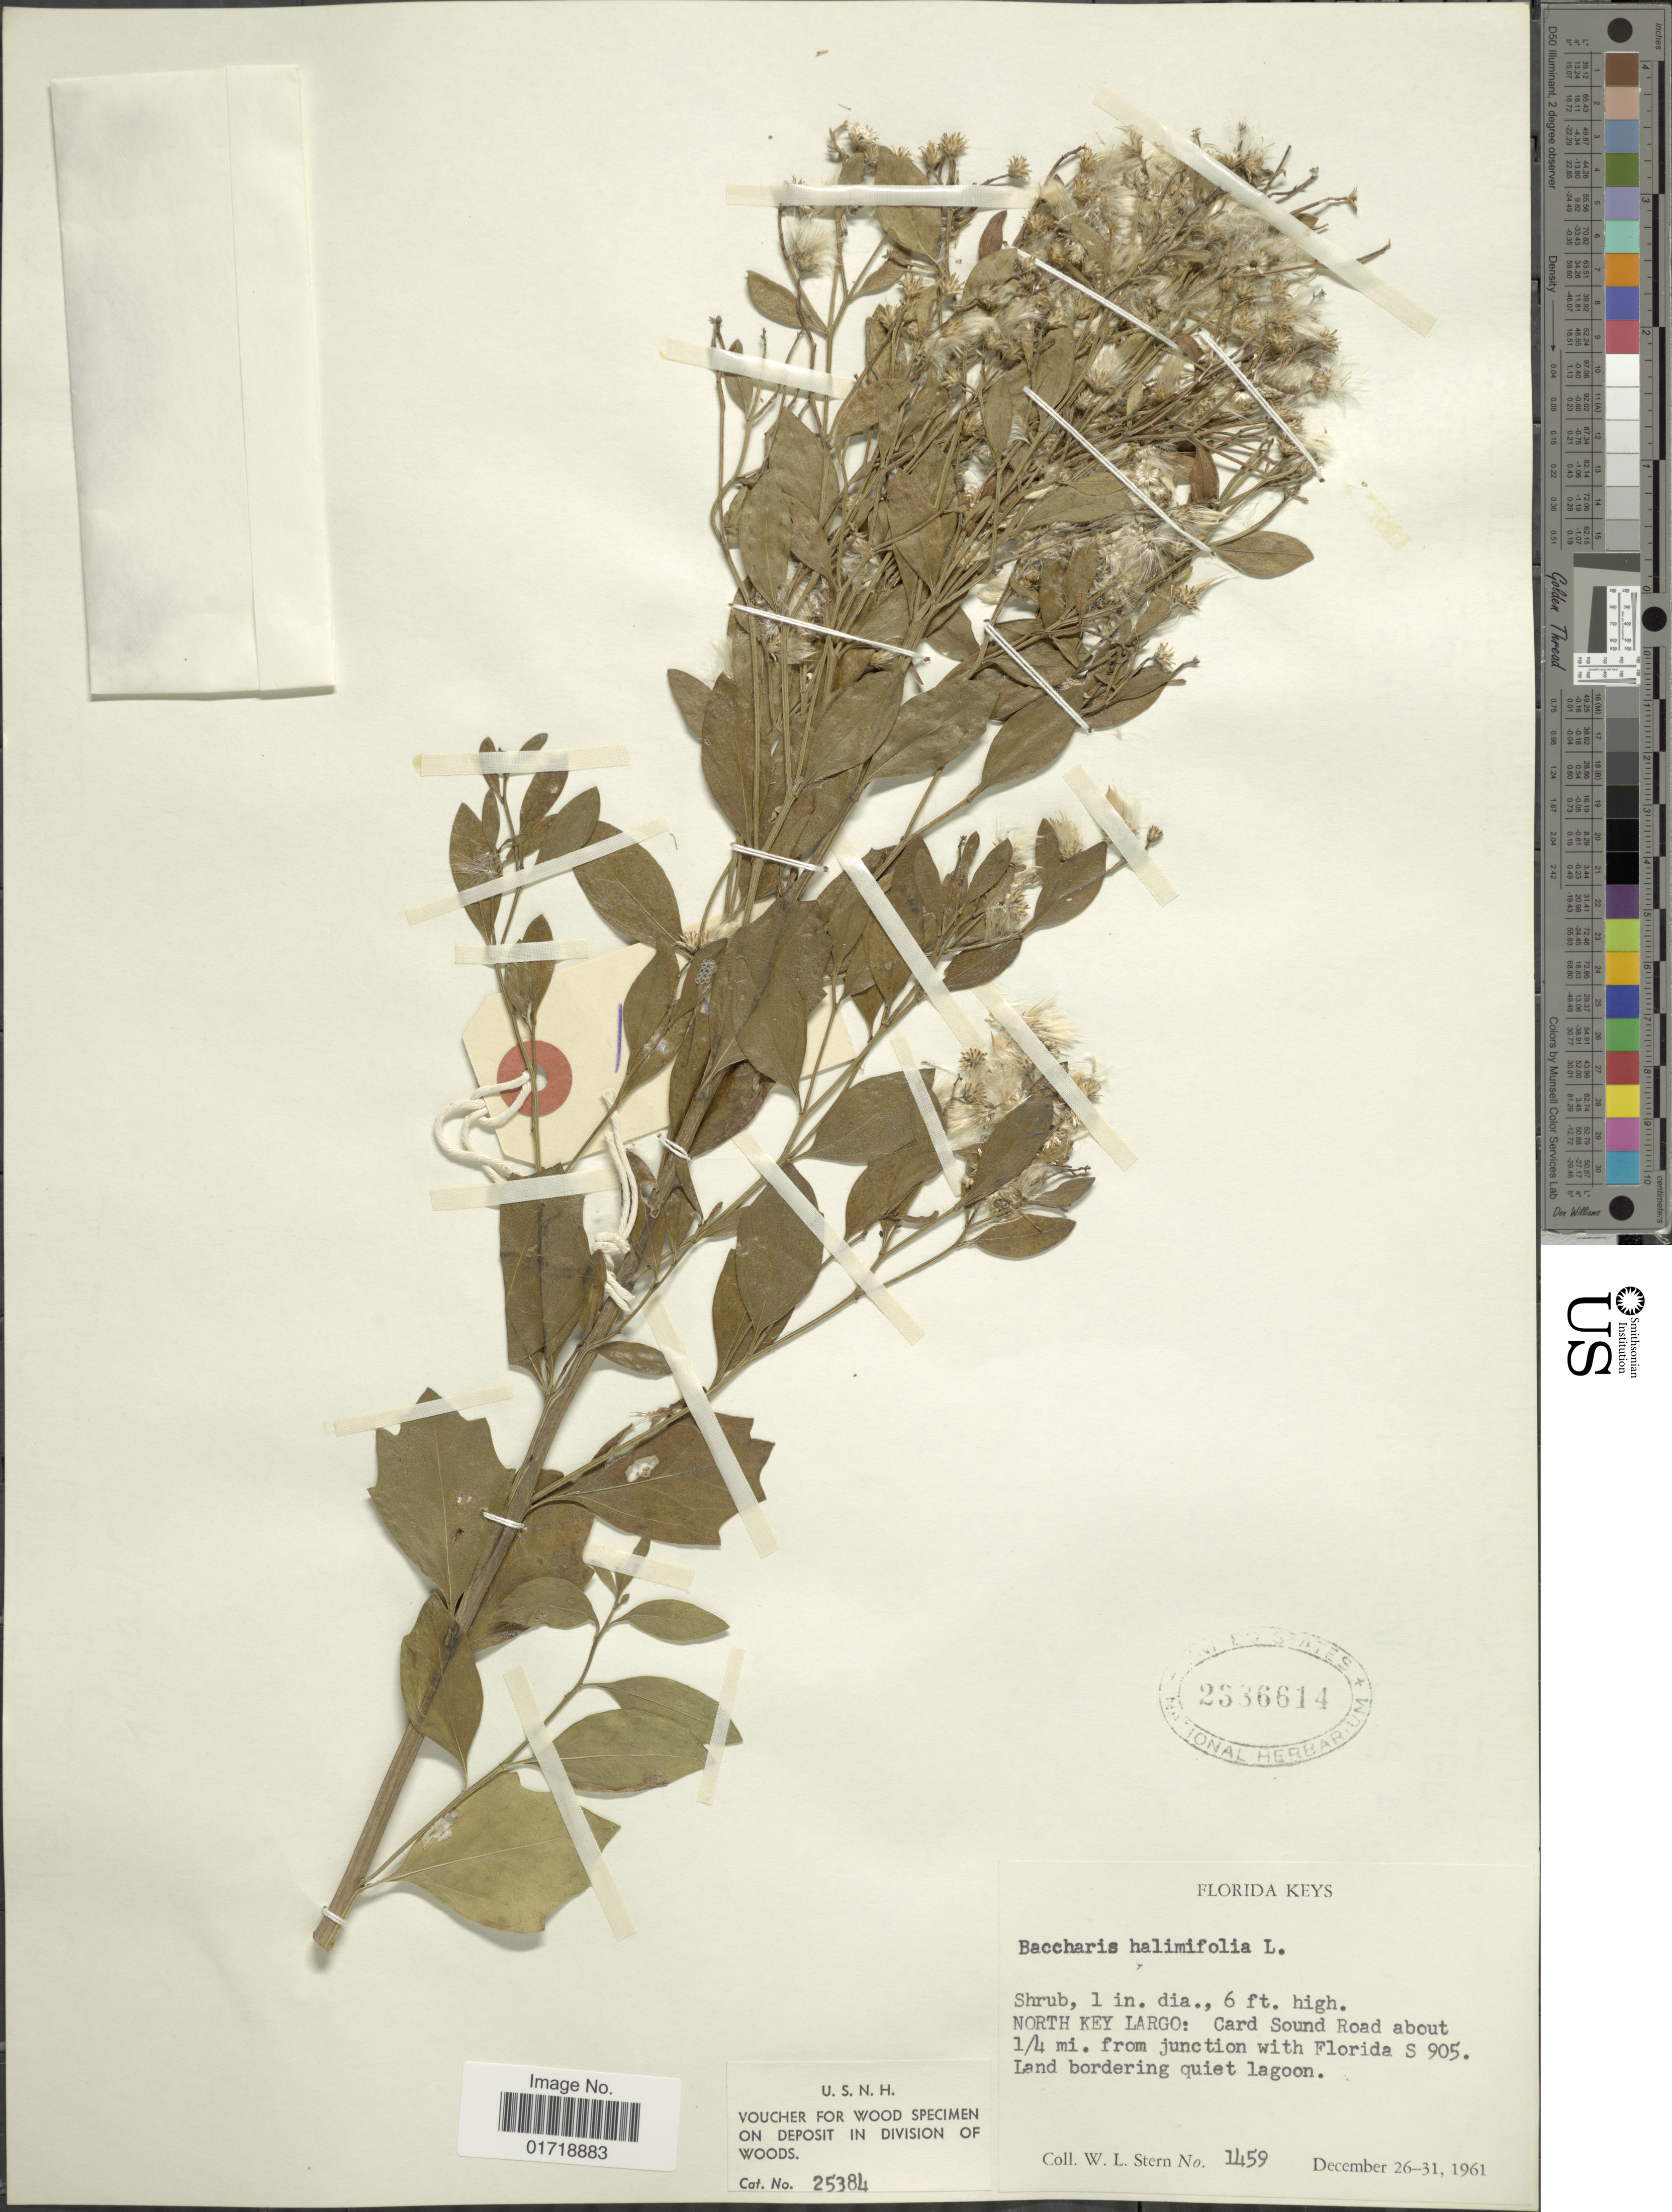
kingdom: Plantae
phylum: Tracheophyta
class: Magnoliopsida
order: Asterales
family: Asteraceae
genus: Baccharis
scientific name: Baccharis halimifolia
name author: L.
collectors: W. L. Stern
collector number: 1459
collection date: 1961-12-26/1961-12-31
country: United States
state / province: Florida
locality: North Key Largo: Card Sound Road about 1/4 mi. from junction with Florida S 905, Land bordering quiet lagoon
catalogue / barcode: US 2336614